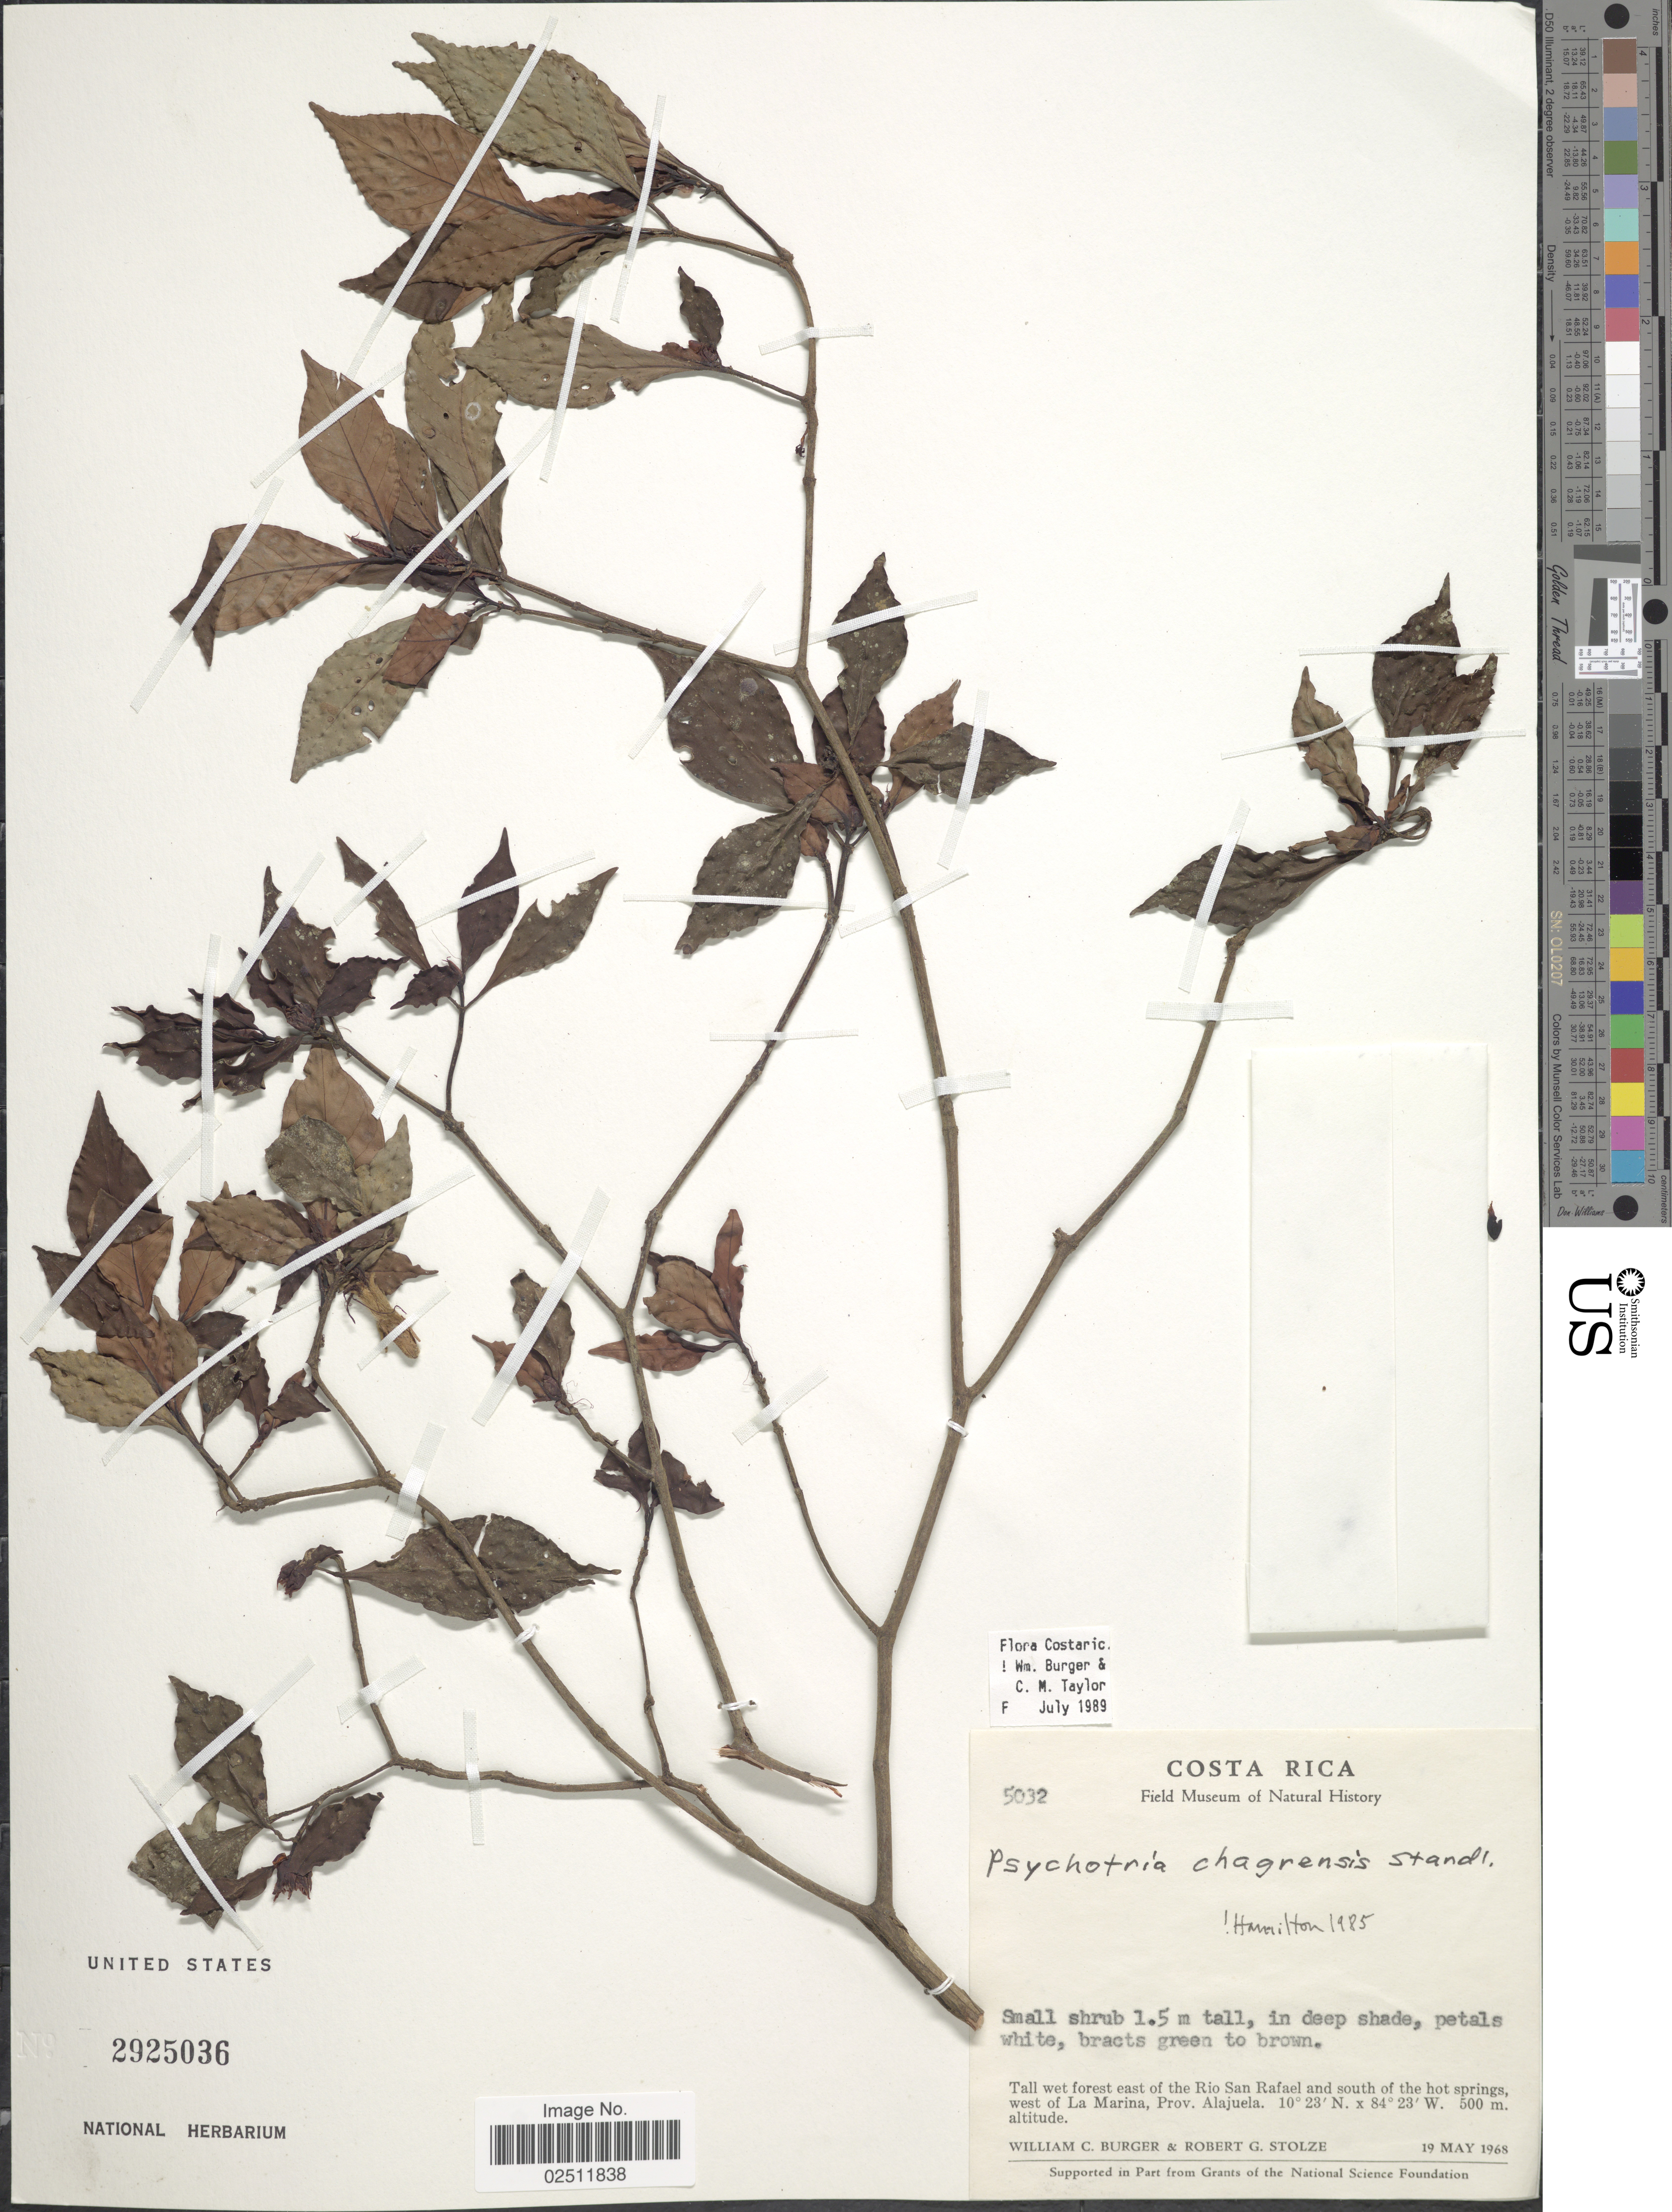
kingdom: Plantae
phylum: Tracheophyta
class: Magnoliopsida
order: Gentianales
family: Rubiaceae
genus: Psychotria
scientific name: Psychotria chagrensis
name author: Standl.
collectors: W. Burger & R. G. Stolze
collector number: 5032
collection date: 1968-05-19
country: Costa Rica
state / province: Alajuela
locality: Tall wet forest east of the Rio San Rafael and south of the hot springs, west of La Marina.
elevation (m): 500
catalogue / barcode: US 2925036